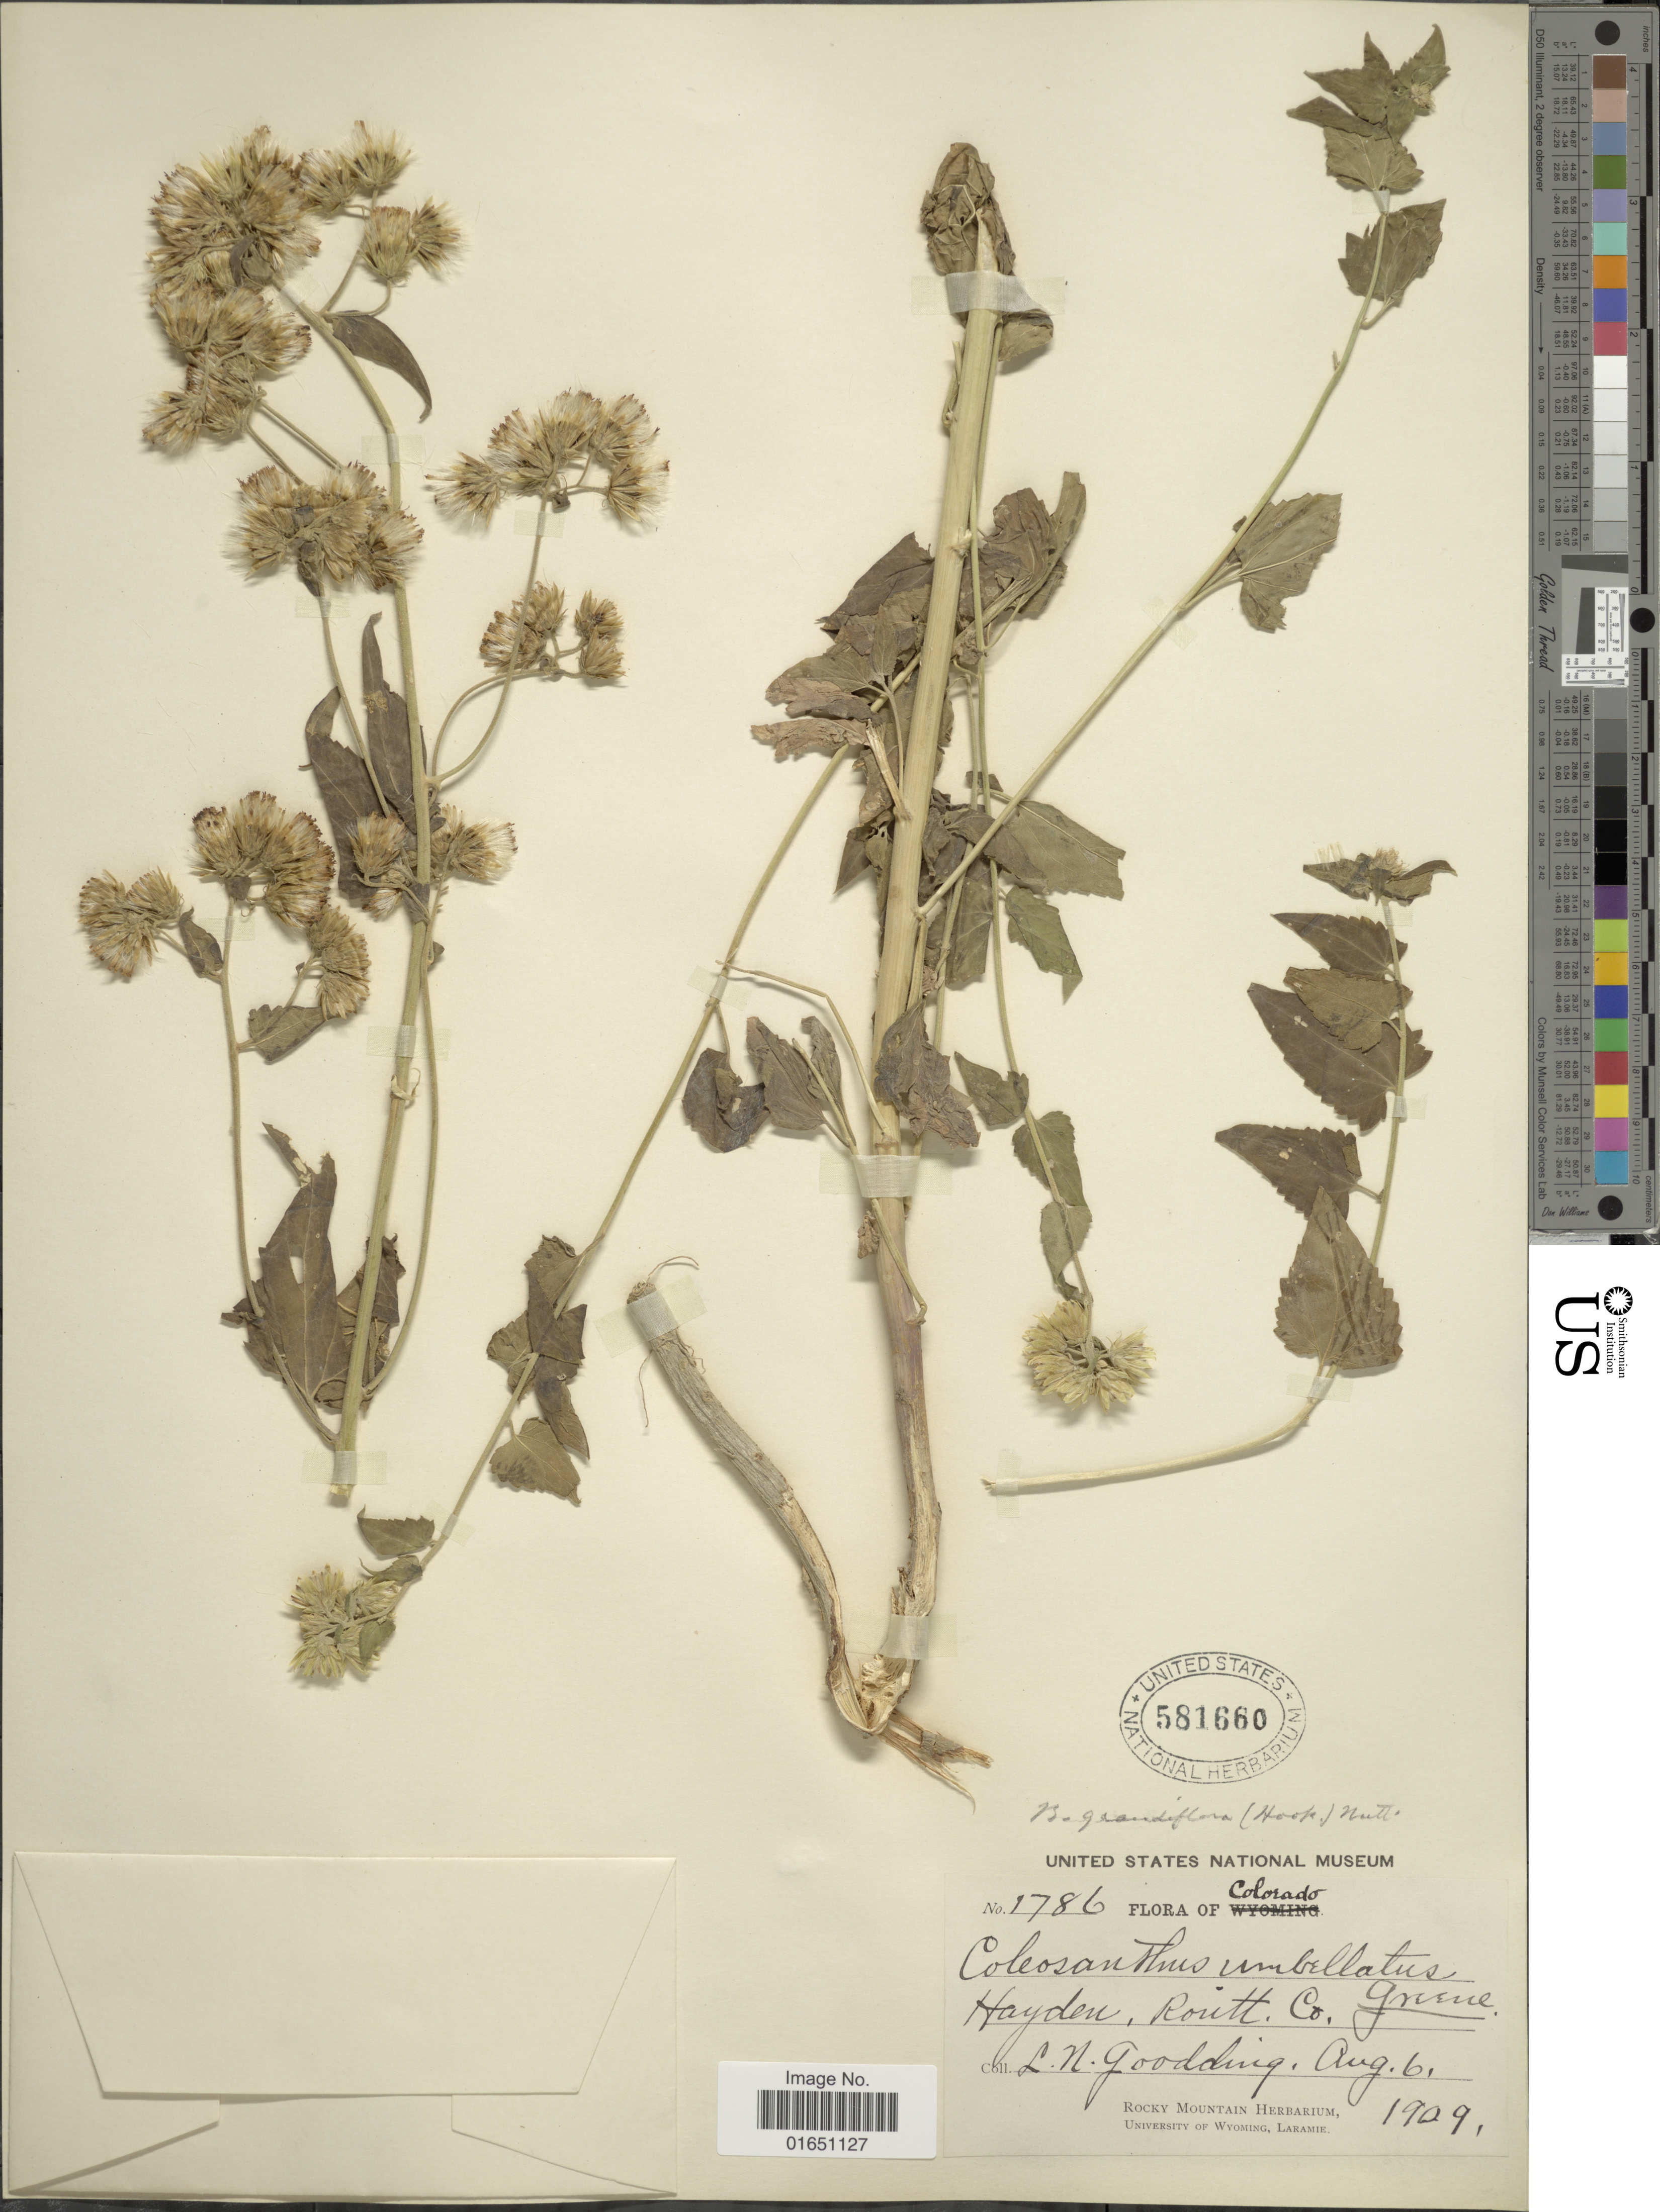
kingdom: Plantae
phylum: Tracheophyta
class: Magnoliopsida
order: Asterales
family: Asteraceae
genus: Brickellia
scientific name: Brickellia grandiflora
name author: (Hook.) Nutt.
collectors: L. N. Goodding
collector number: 1786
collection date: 1909-08-06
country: United States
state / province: Colorado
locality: Hayden, Routt Co.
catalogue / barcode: US 581660